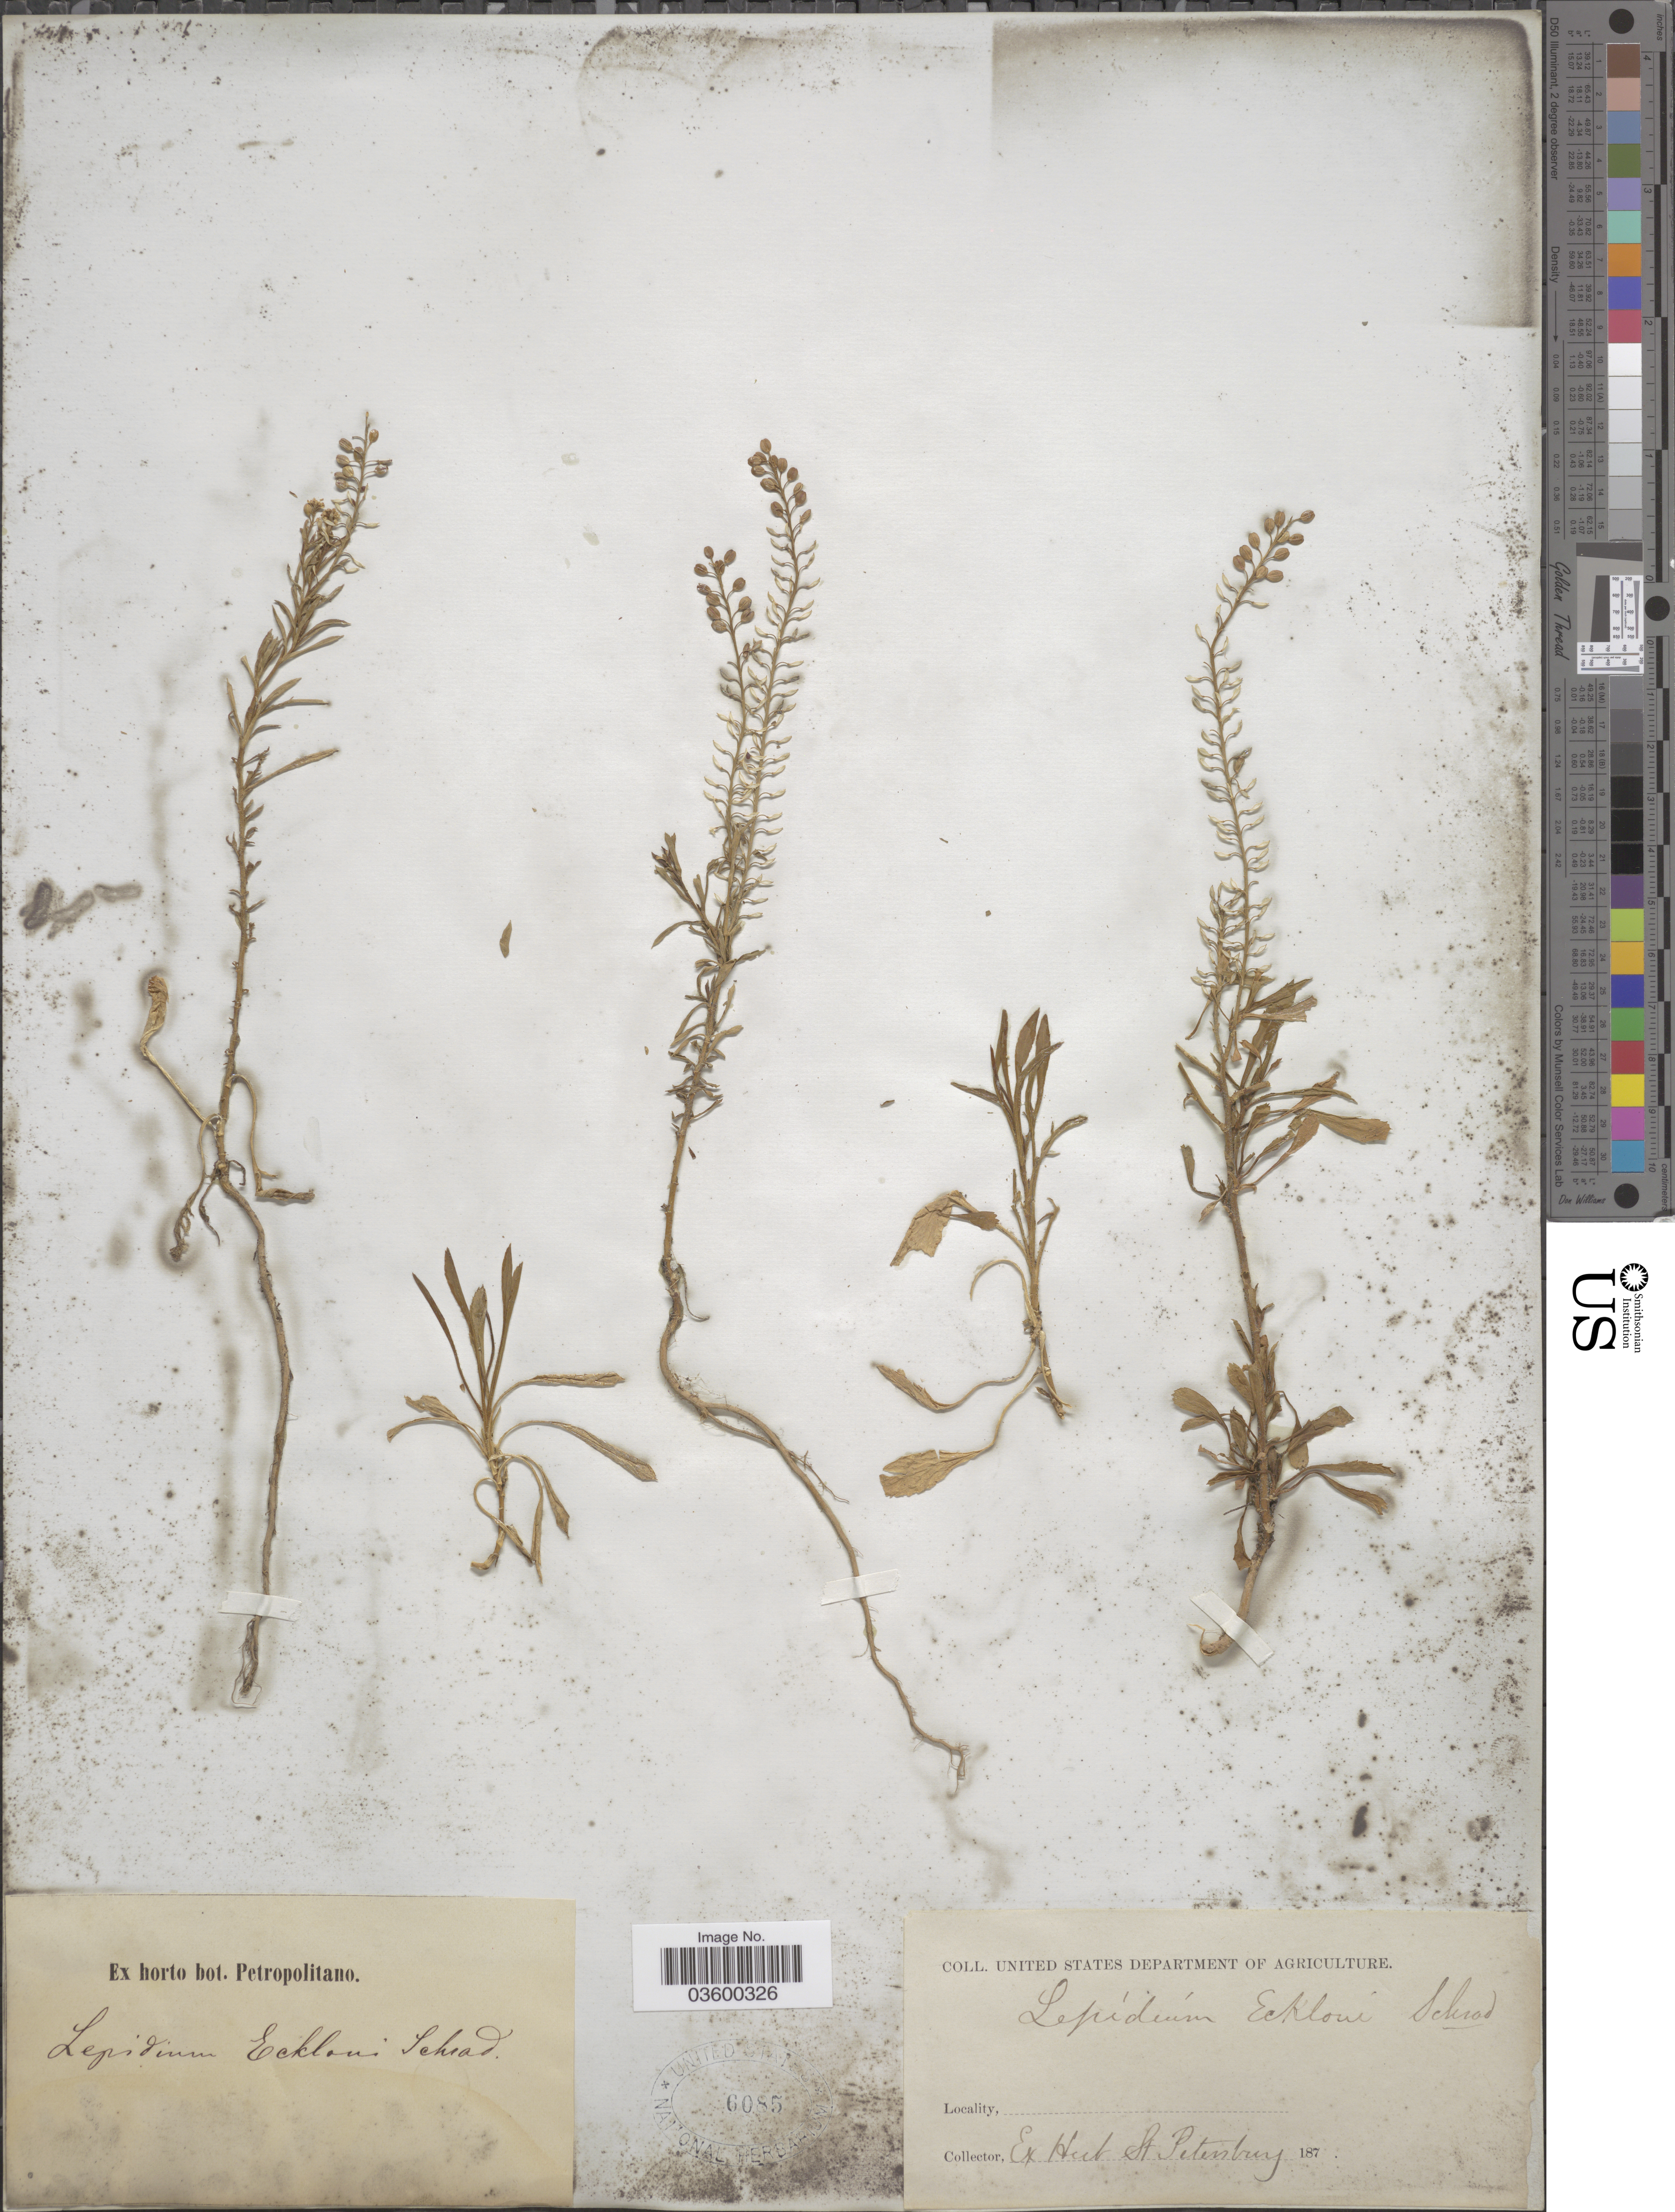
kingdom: Plantae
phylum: Tracheophyta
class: Magnoliopsida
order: Brassicales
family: Brassicaceae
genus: Lepidium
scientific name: Lepidium ecklonii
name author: Schrad.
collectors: ex Horto Bot. Petropolitano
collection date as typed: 187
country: Russian Federation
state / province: St. Petersburg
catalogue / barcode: US 6085